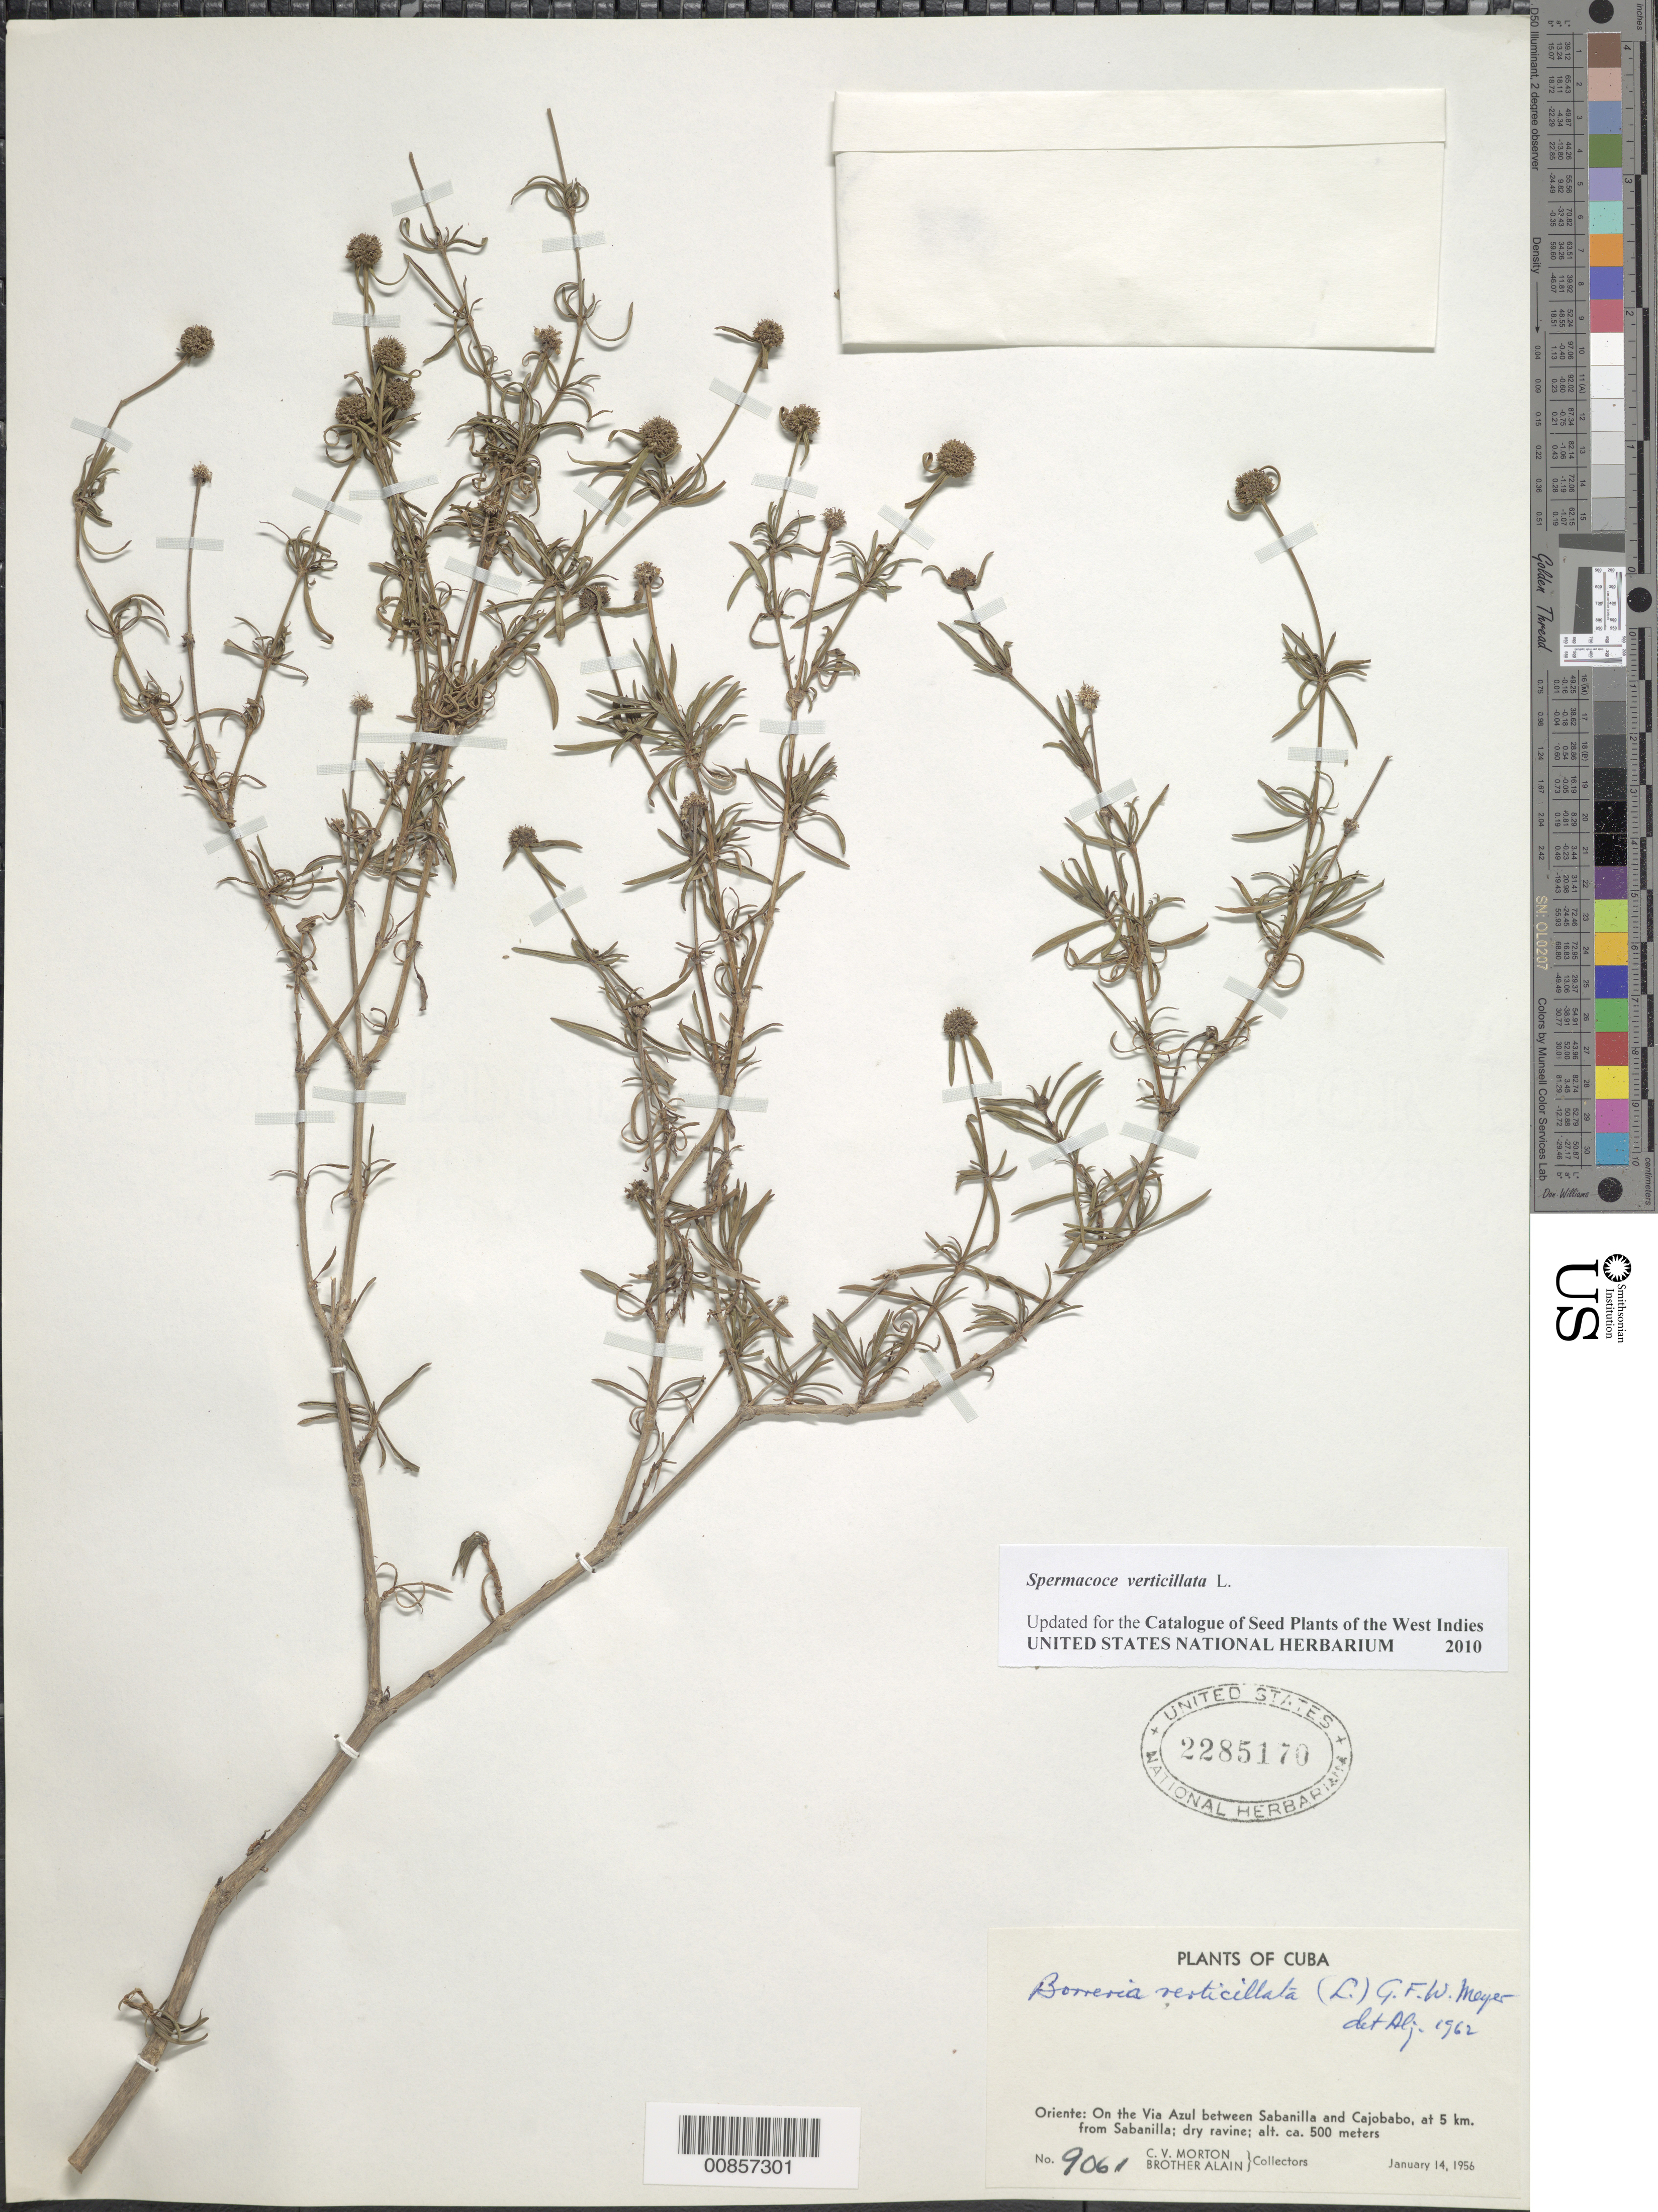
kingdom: Plantae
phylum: Tracheophyta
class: Magnoliopsida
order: Gentianales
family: Rubiaceae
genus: Spermacoce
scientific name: Spermacoce verticillata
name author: L.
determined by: Liogier, Alain H.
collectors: C. V. Morton & A. H. Liogier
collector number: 9061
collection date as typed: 14 Jan 1956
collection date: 1956-01-14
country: Cuba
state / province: Oriente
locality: On the Via Azul between Sabanilla and Cajobabo, at 5 km from Sabanilla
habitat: Dry ravine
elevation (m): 500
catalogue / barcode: US 2285170